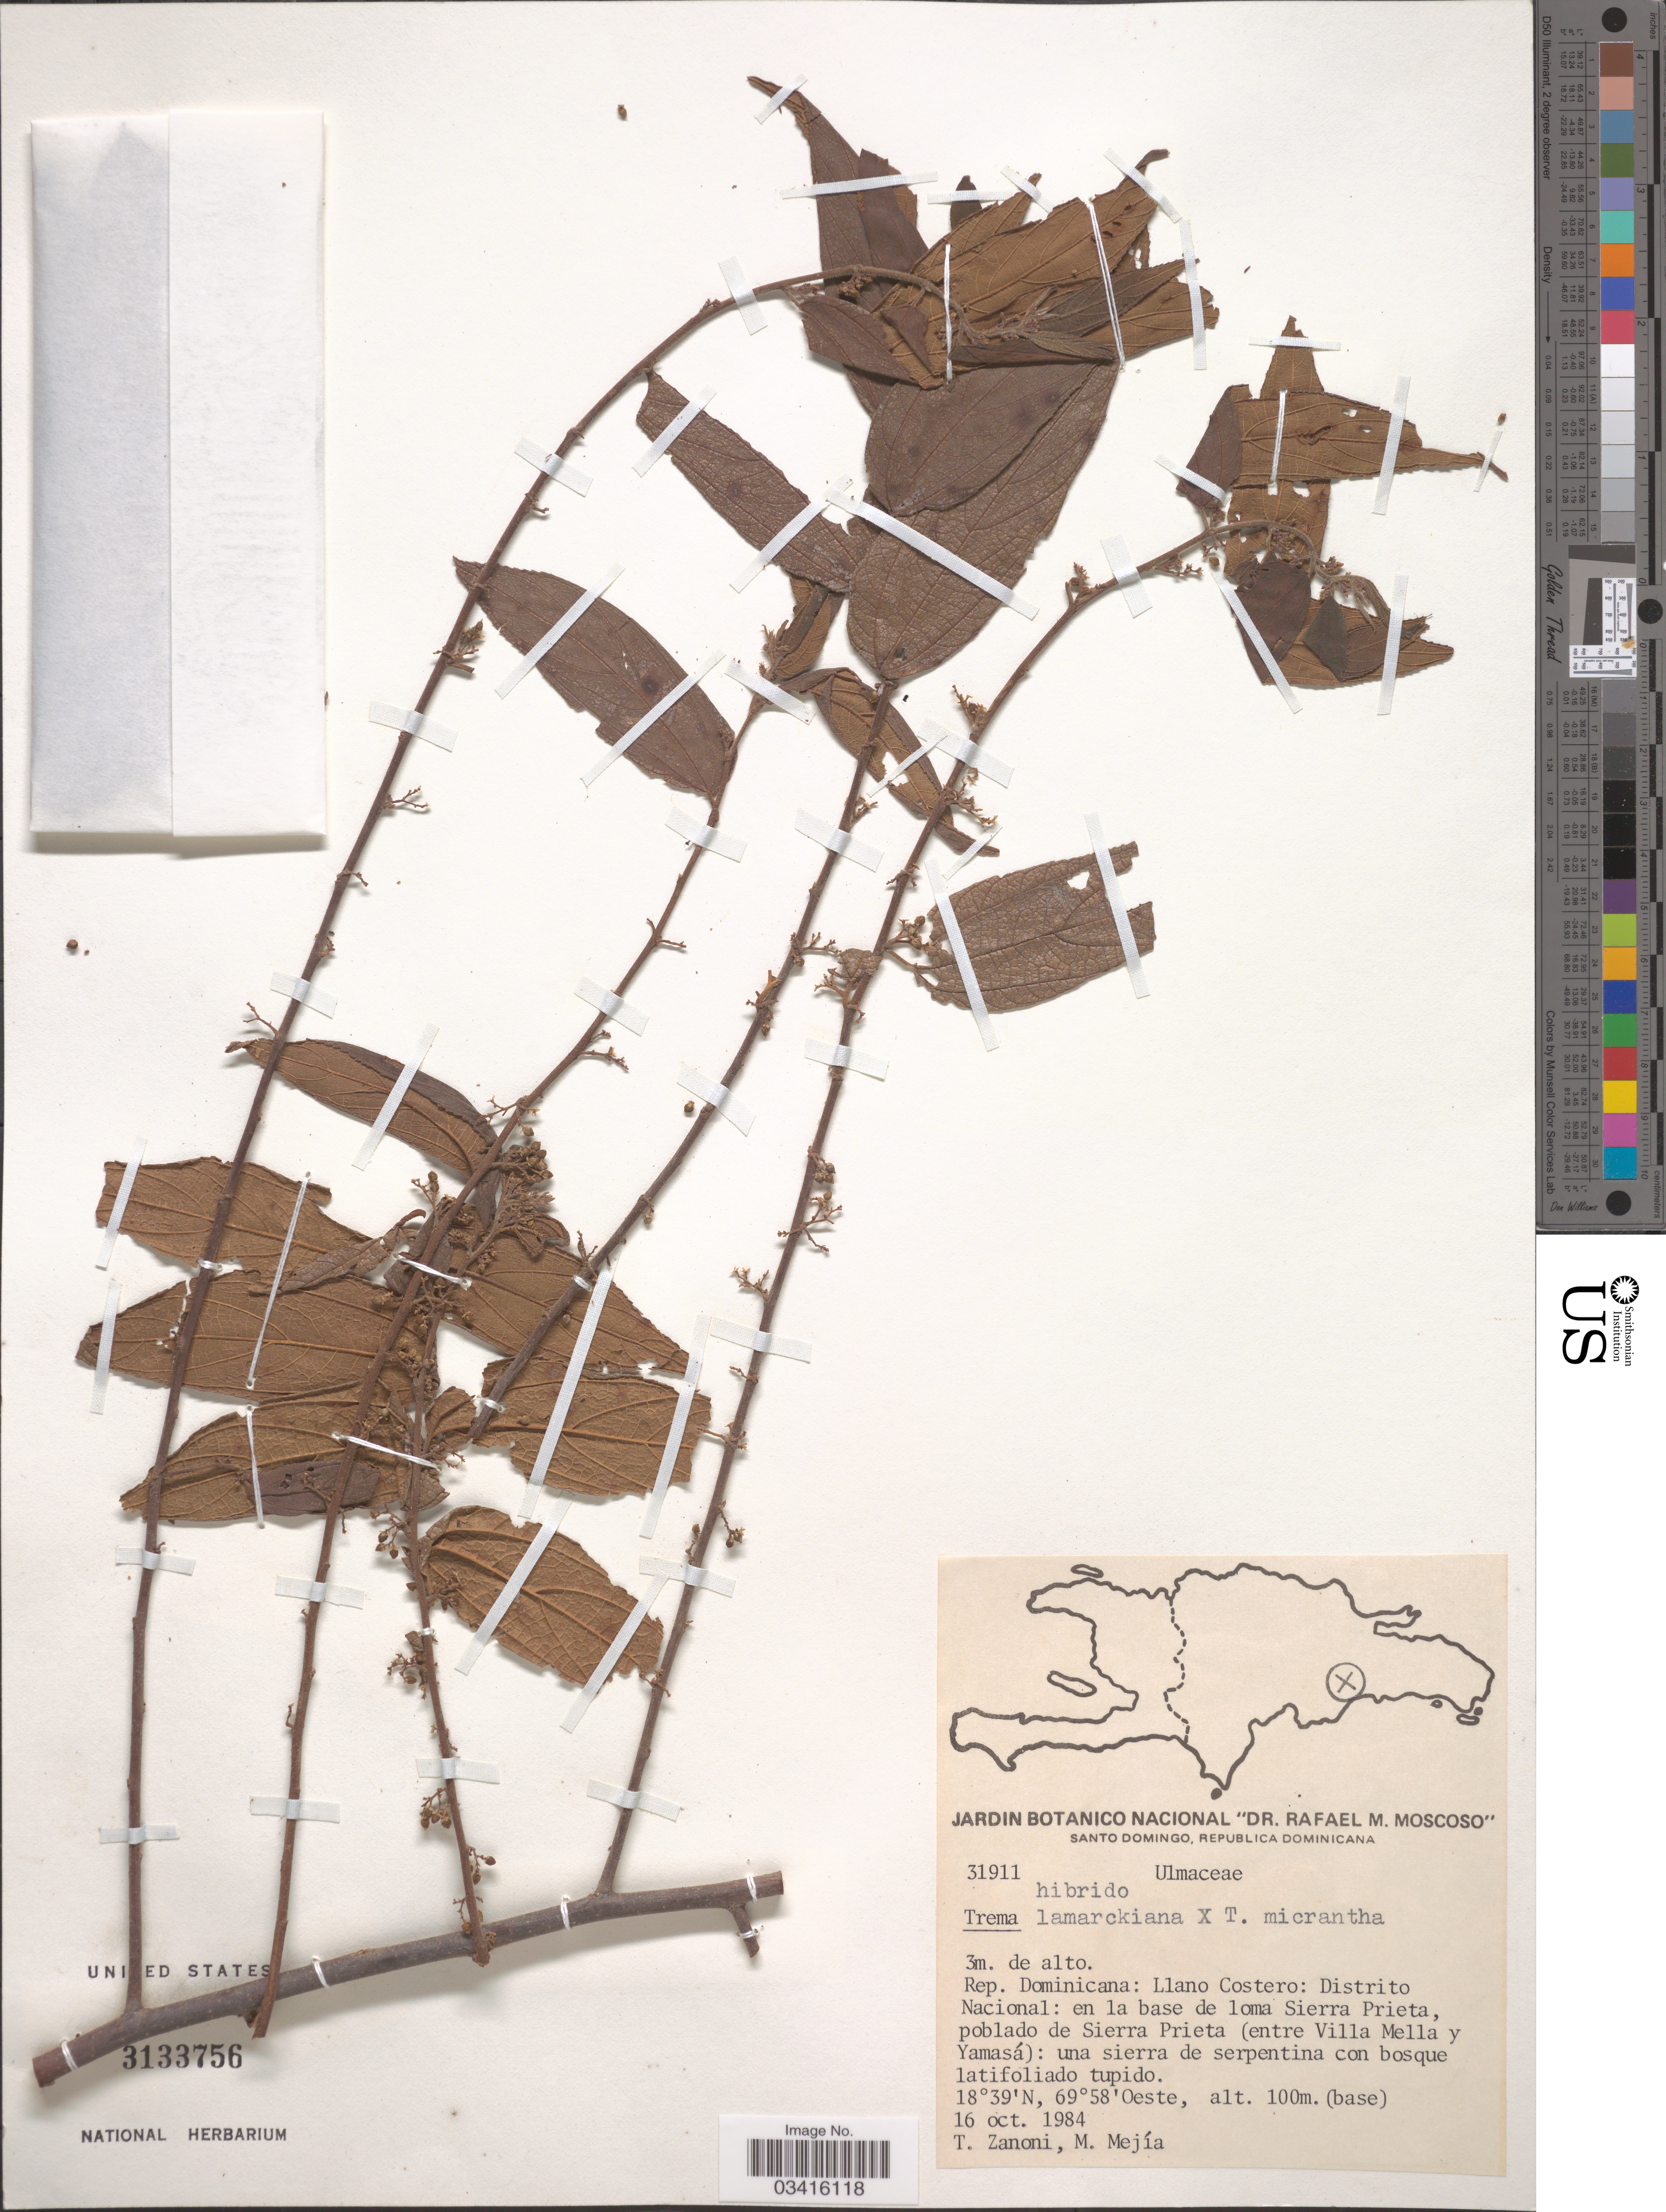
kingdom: Plantae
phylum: Tracheophyta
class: Magnoliopsida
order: Rosales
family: Cannabaceae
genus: Trema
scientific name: Trema lamarckianum x T. micranthum (L.) Blume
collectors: T. Zanoni & M. Mejia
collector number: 31911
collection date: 1984-10-16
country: Dominican Republic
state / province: Distrito Nacional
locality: Llano Costero: en la base de loma Sierra Prieta, poblado de Sierra Prieta (entre Villa Mella y Yamasá).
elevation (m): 100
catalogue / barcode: US 3133756